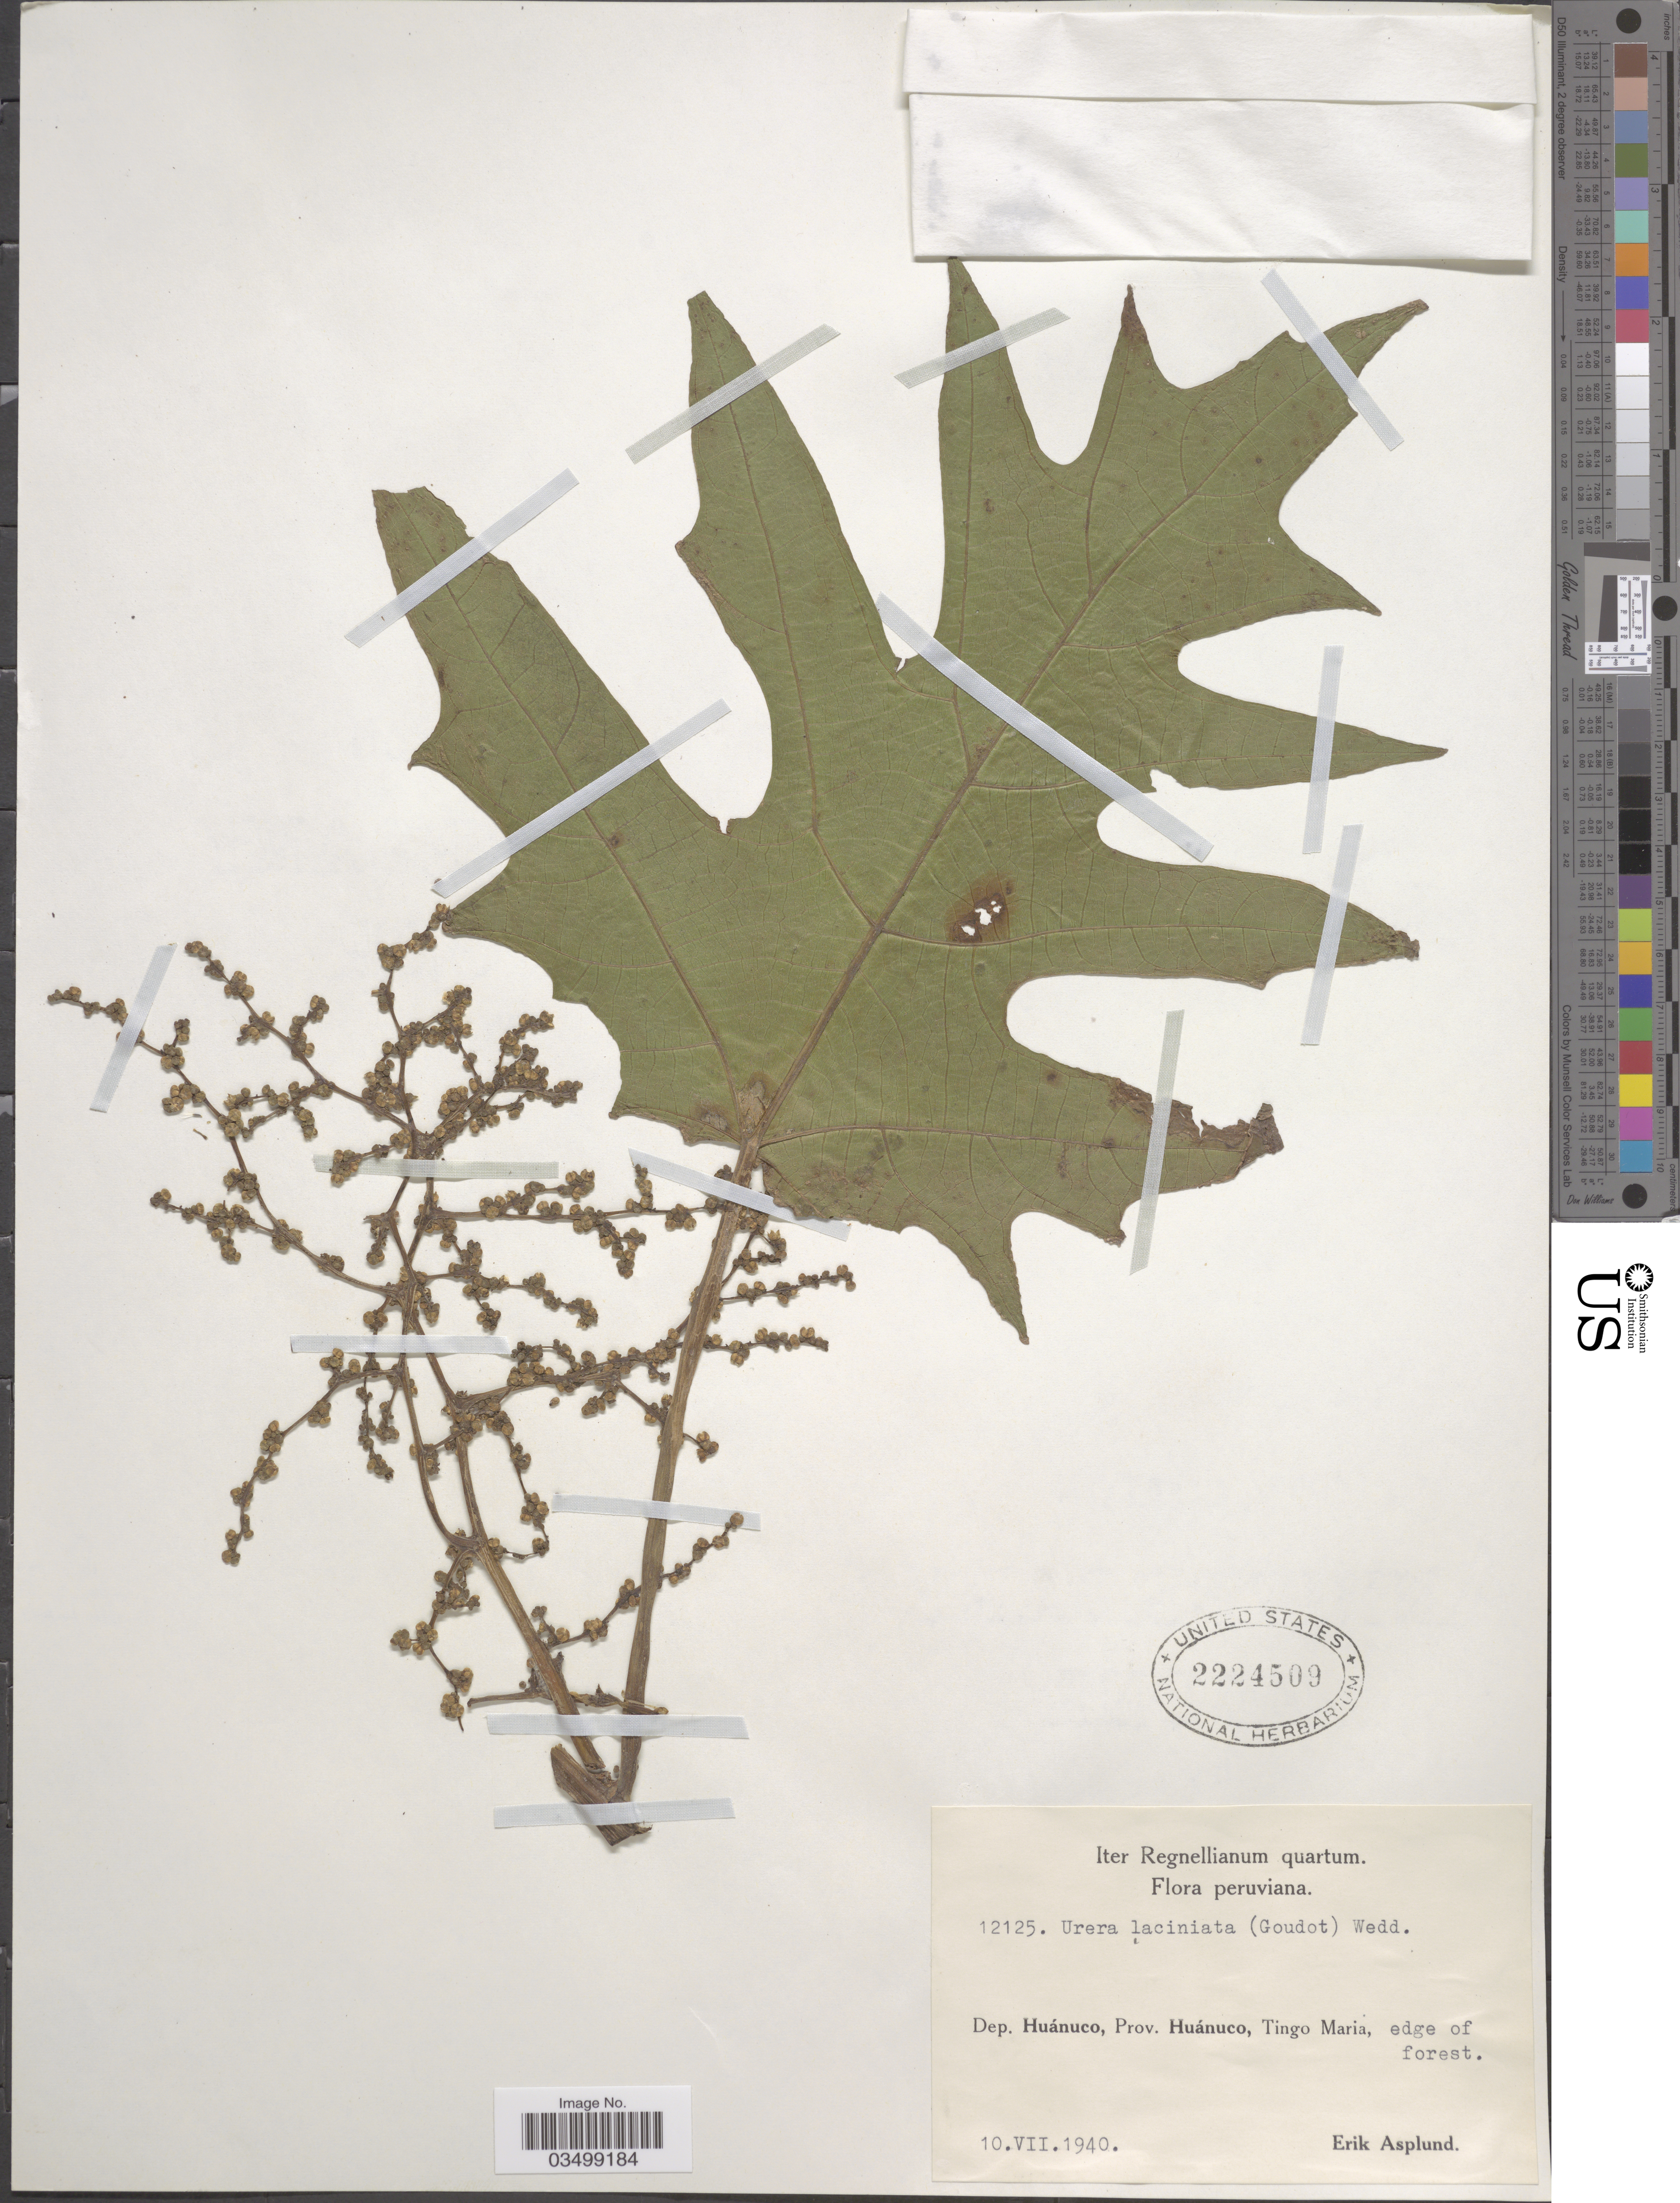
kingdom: Plantae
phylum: Tracheophyta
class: Magnoliopsida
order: Rosales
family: Urticaceae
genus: Urera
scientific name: Urera laciniata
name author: (Gaudich.) Wedd.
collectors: E. Asplund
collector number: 12125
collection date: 1940-07-10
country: Peru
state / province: Huánuco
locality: Dep. Huánuco, Tingo Maria, edge of forest.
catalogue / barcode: US 2224509